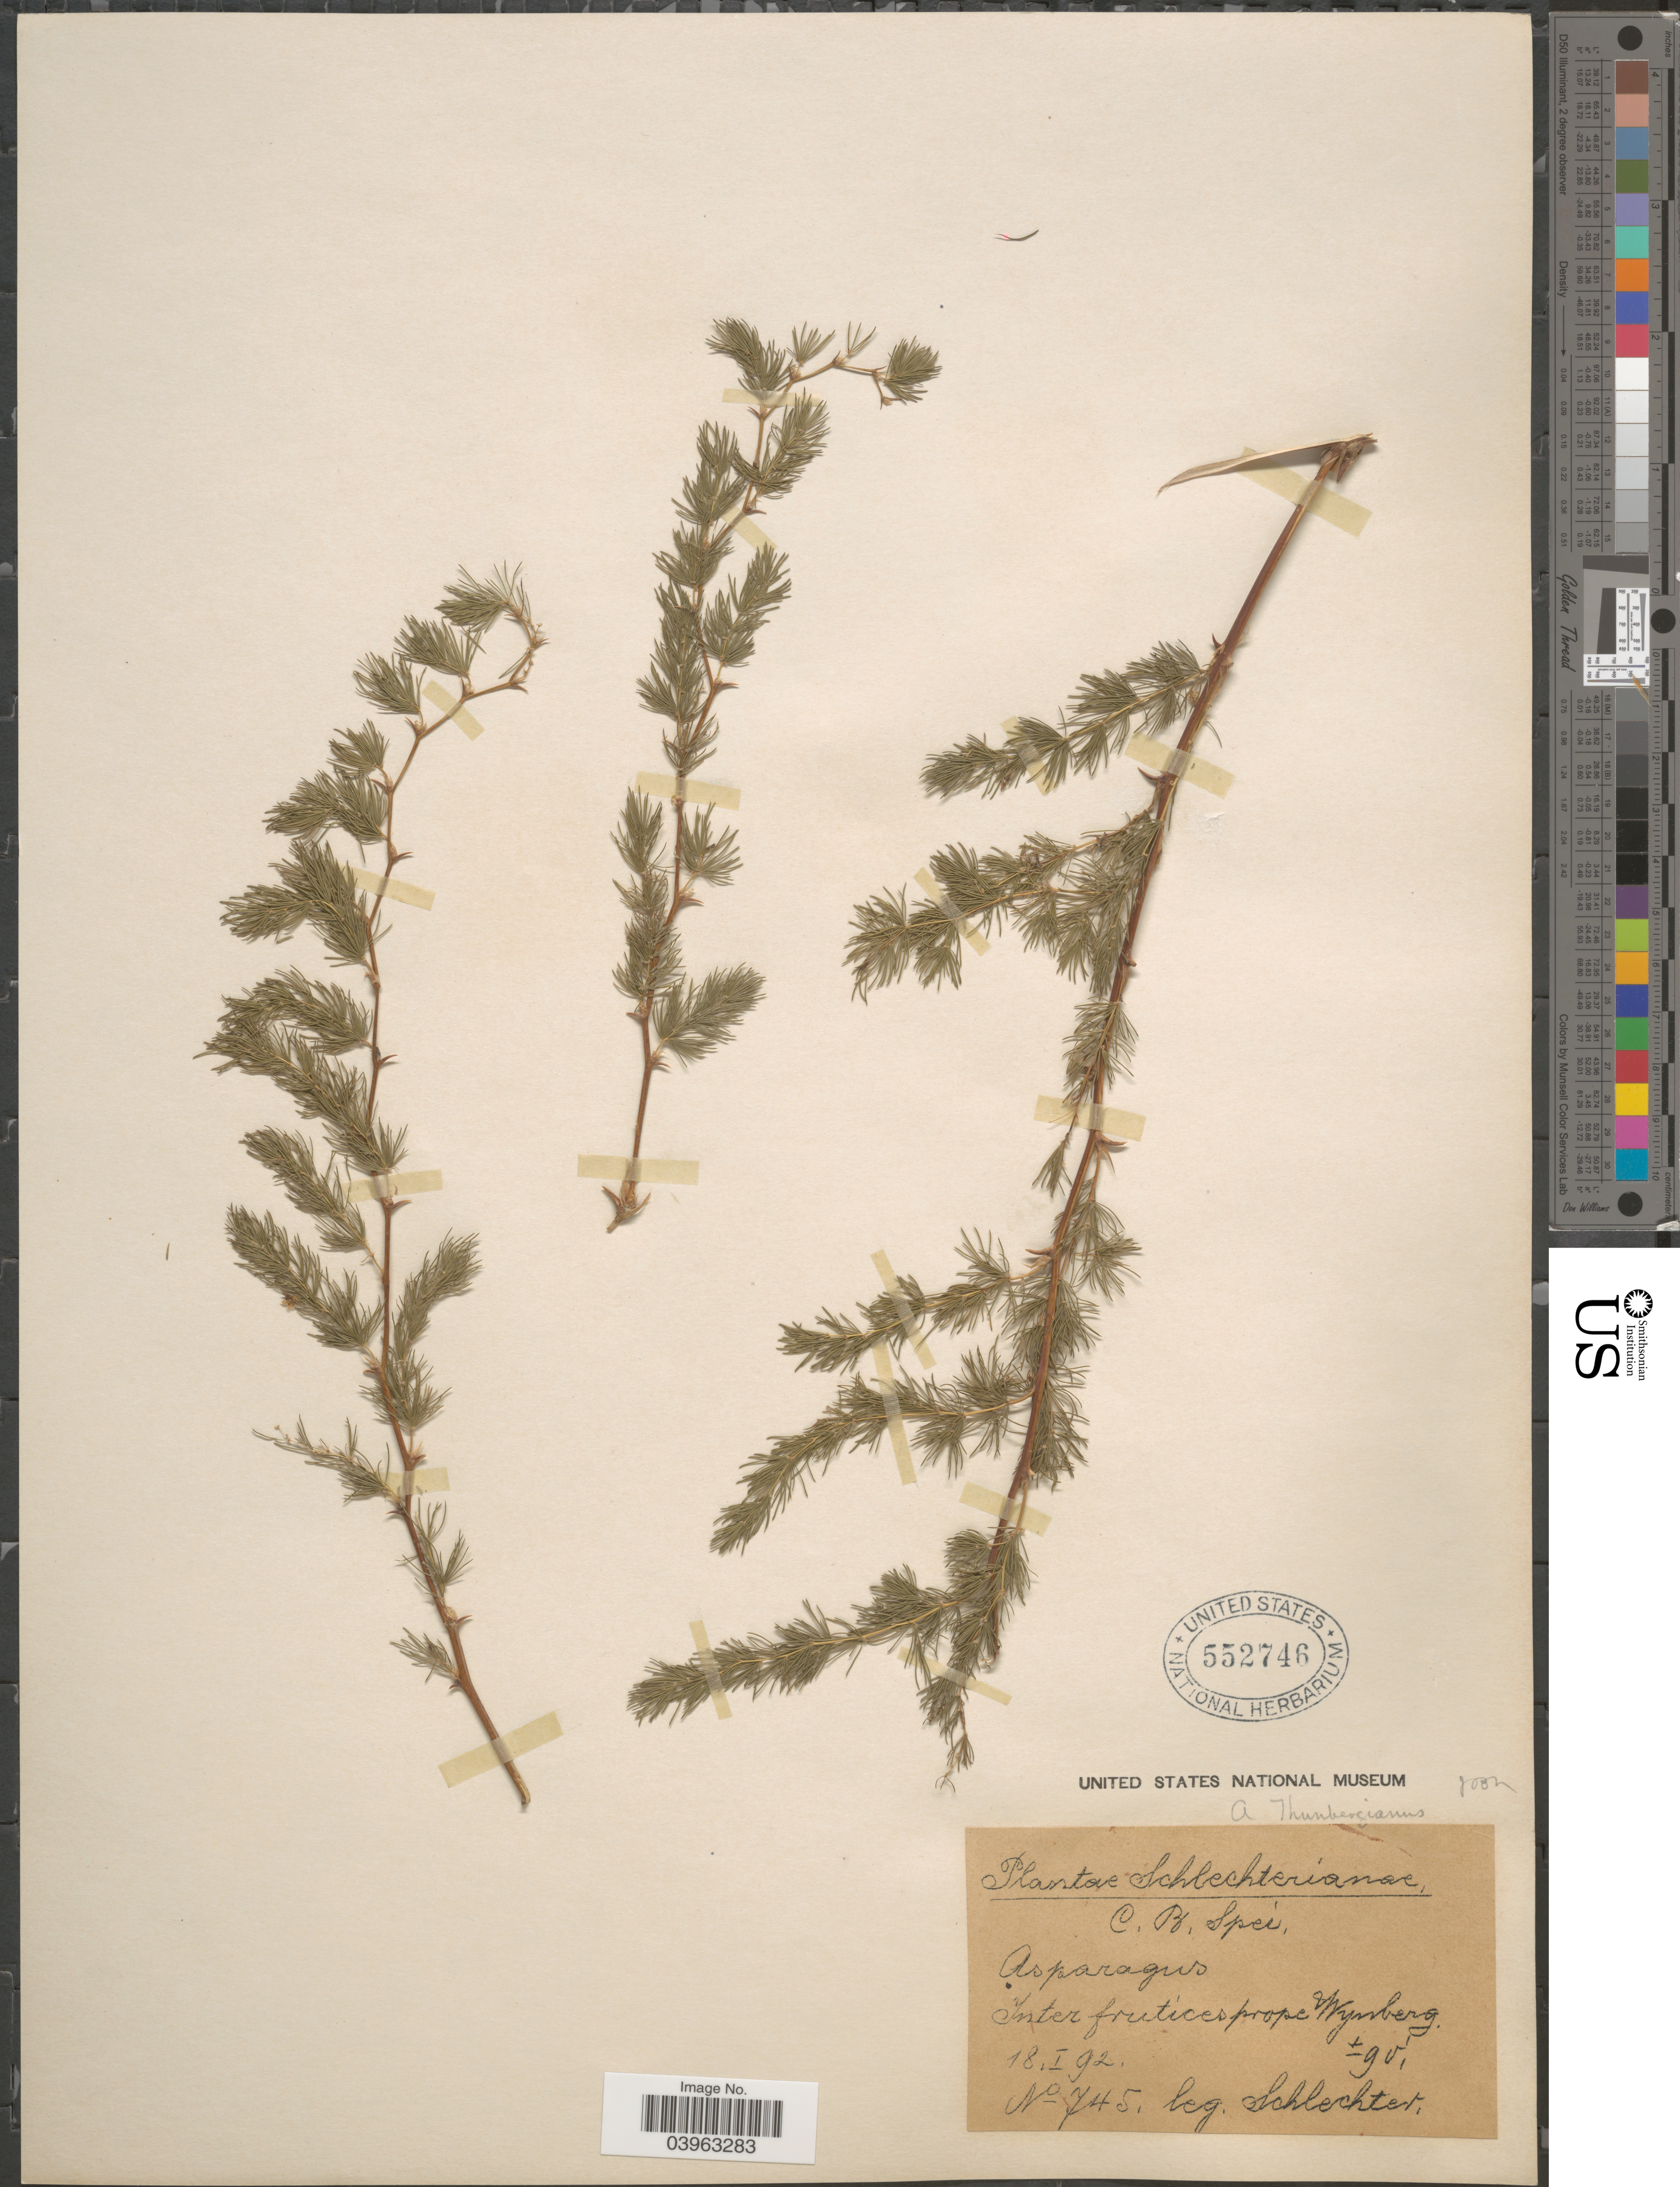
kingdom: Plantae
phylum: Tracheophyta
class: Liliopsida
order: Asparagales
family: Asparagaceae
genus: Asparagus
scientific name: Asparagus thunbergianus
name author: Schult. f.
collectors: Schlechter, --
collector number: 745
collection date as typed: Transcribed d/m/y: 18/1/92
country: South Africa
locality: Inter frutices prope Wynberg.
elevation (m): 27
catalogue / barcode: US 552746